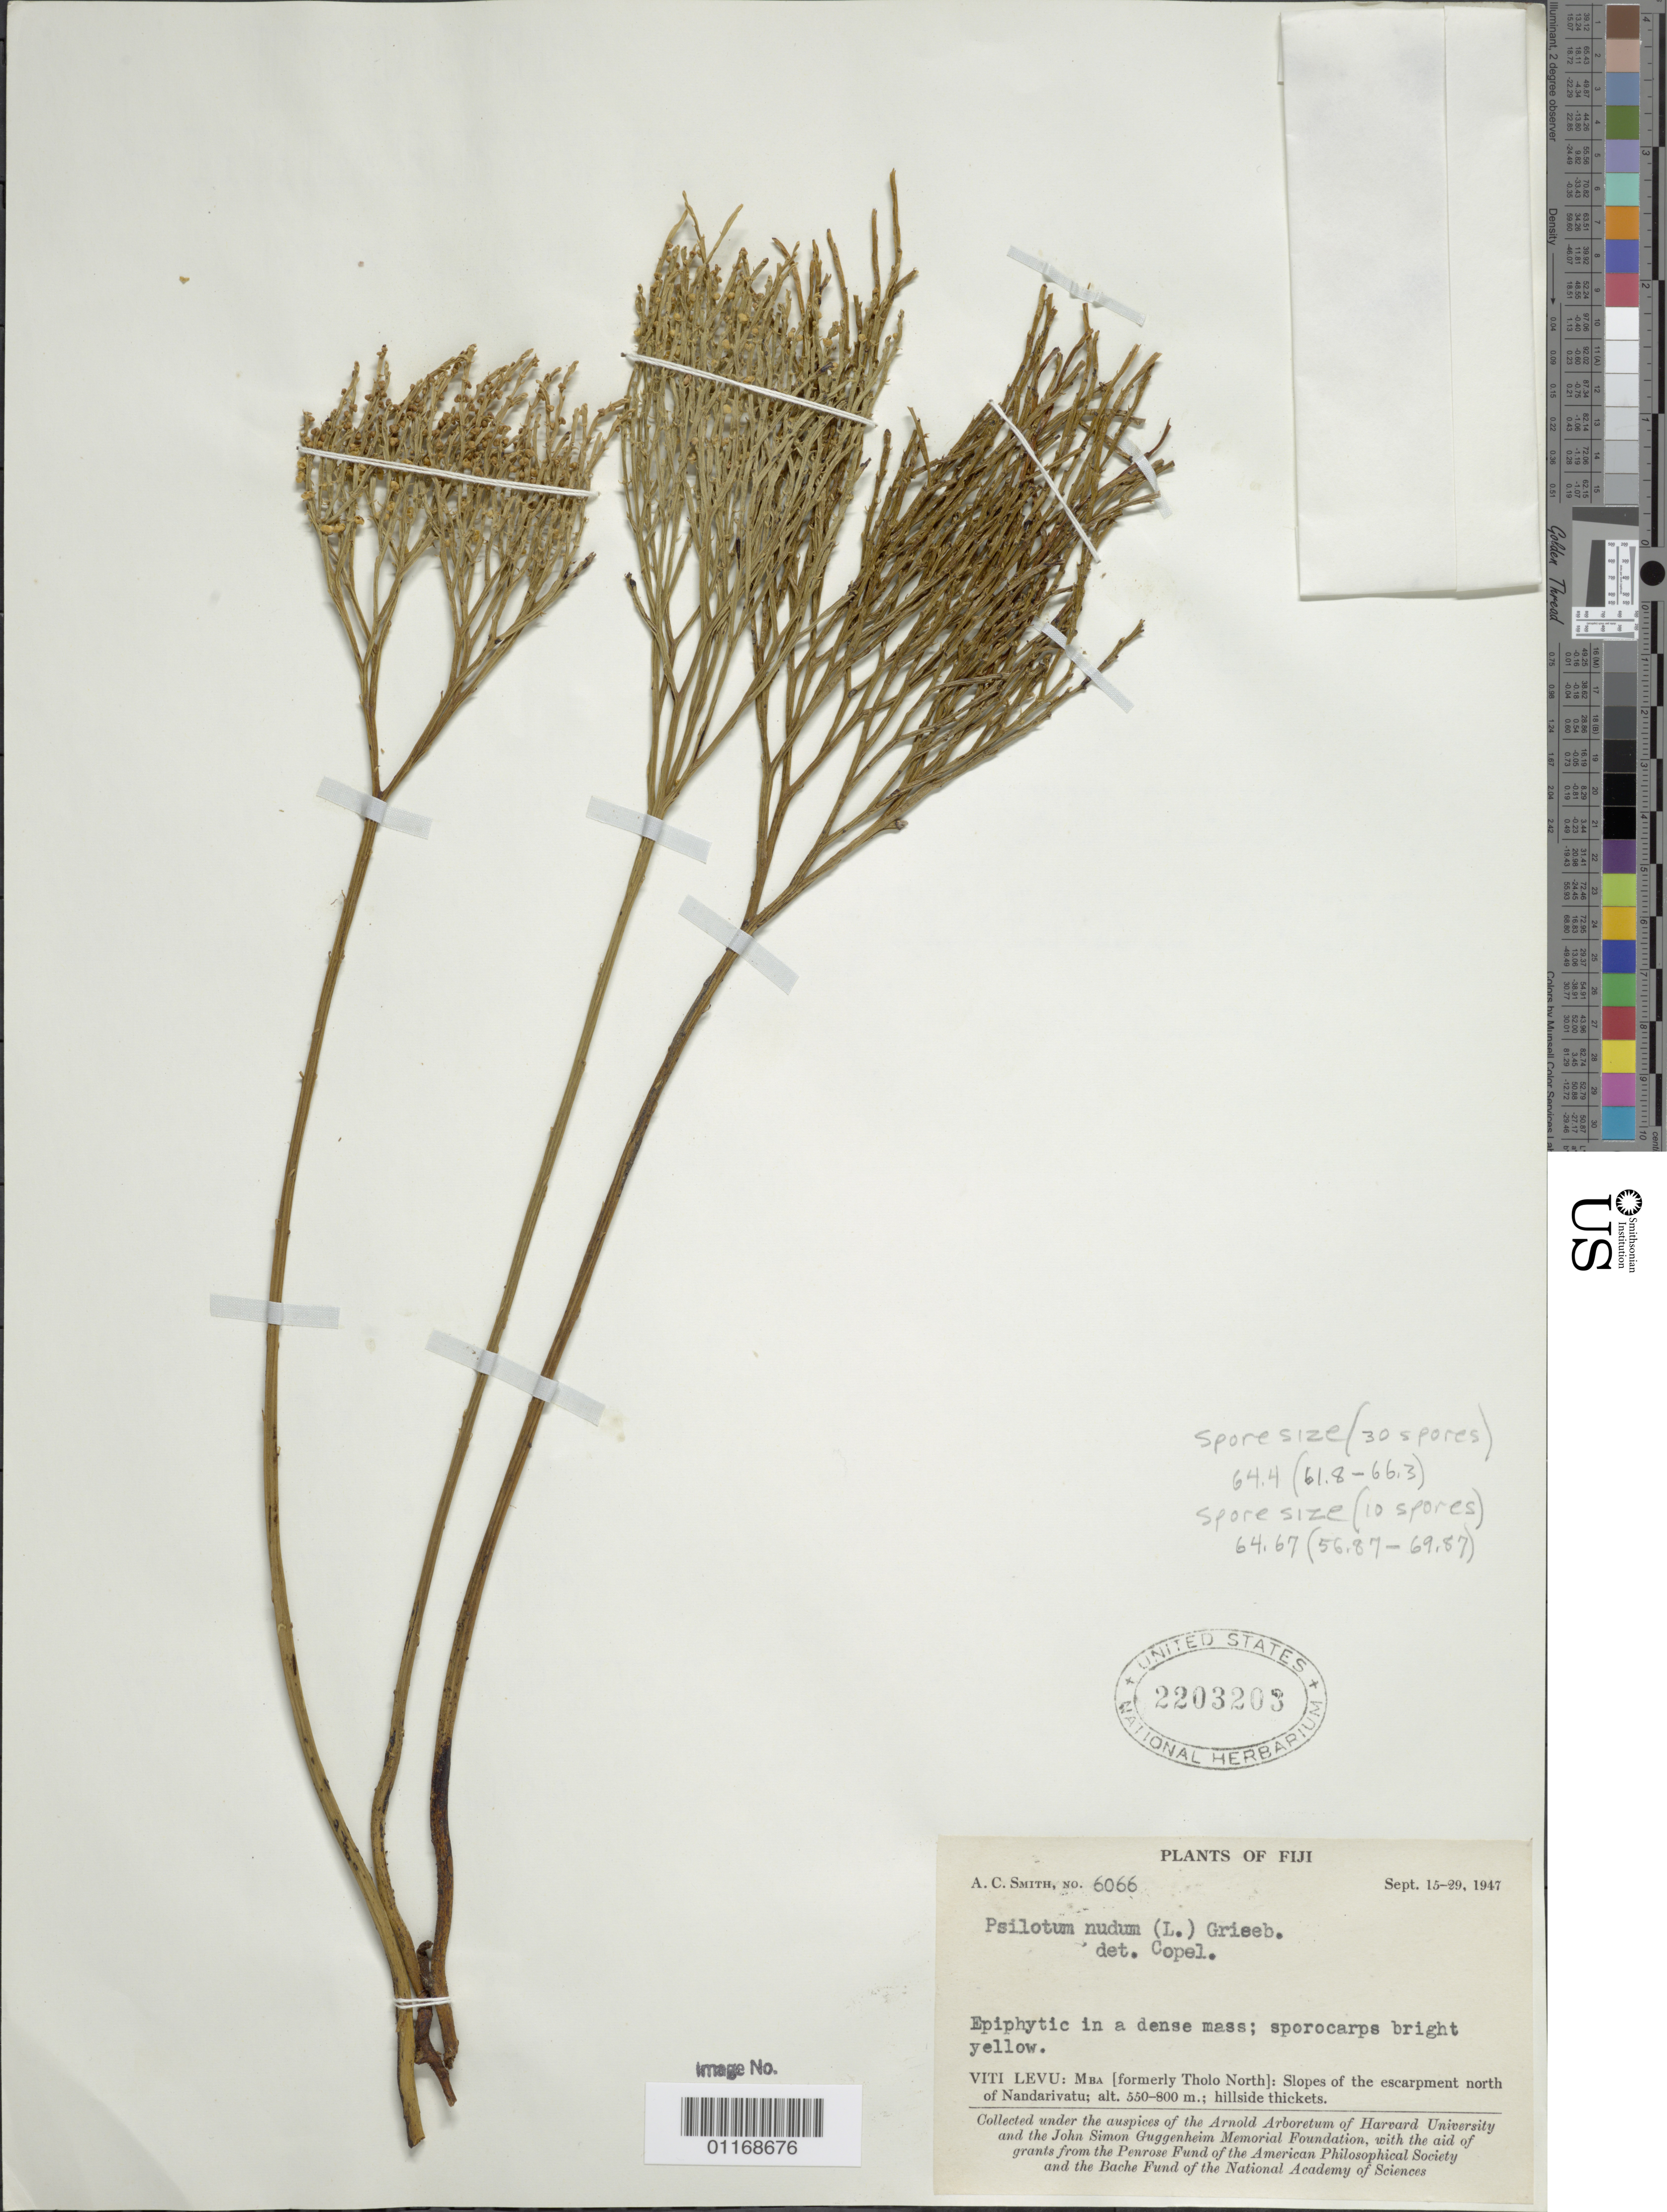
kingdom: Plantae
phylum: Tracheophyta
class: Polypodiopsida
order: Psilotales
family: Psilotaceae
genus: Psilotum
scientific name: Psilotum nudum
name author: (L.) P. Beauv.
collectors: A. C. Smith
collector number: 6066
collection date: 1947-09-15/1947-09-29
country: Fiji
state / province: Mba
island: Viti Levu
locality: Slopes of the escarpment north of Nandarivatu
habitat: Hillside thickets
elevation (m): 550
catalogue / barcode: US 2203205